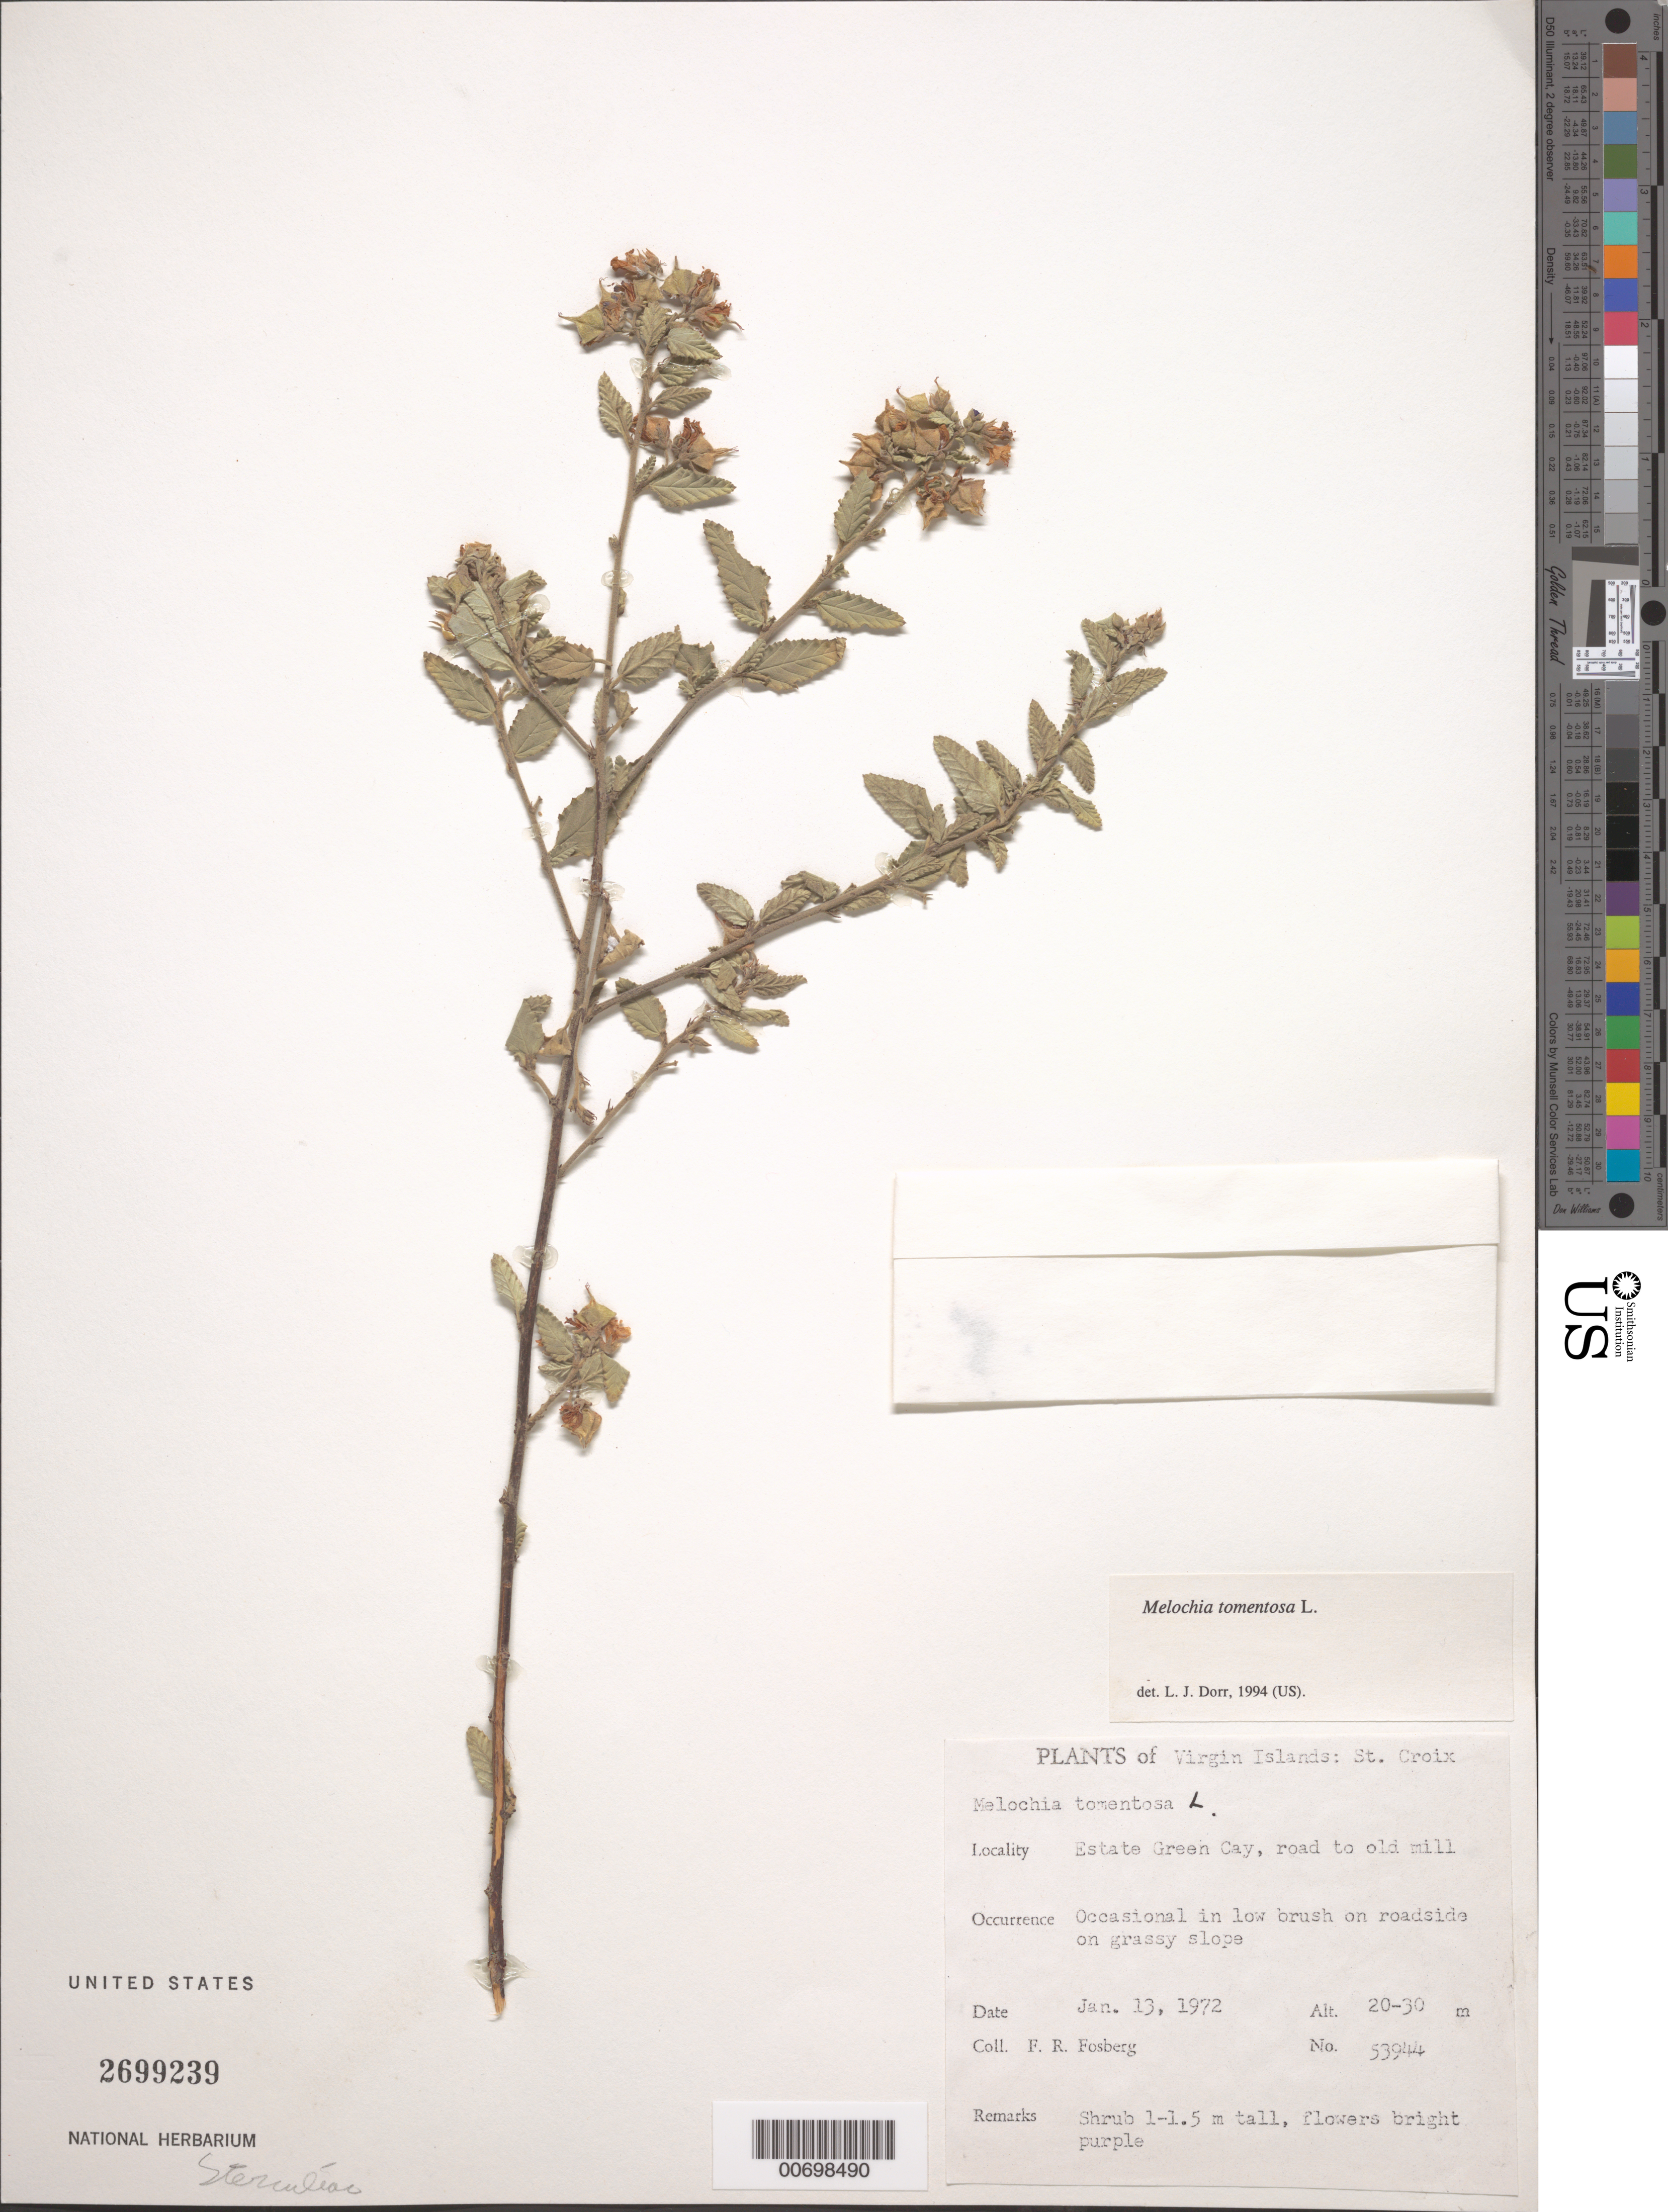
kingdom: Plantae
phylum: Tracheophyta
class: Magnoliopsida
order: Malvales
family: Malvaceae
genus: Melochia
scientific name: Melochia tomentosa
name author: L.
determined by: Dorr, L. J., (BOT), Smithsonian Institution - National Museum of Natural History (UNITED STATES)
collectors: F. R. Fosberg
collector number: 53944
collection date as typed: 13 Jan 1972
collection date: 1972-01-13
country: U.S. Virgin Islands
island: St. Croix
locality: Estate Green Cay, road to old mill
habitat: In low brush on roadside on grassy slope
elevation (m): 20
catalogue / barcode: US 2699239